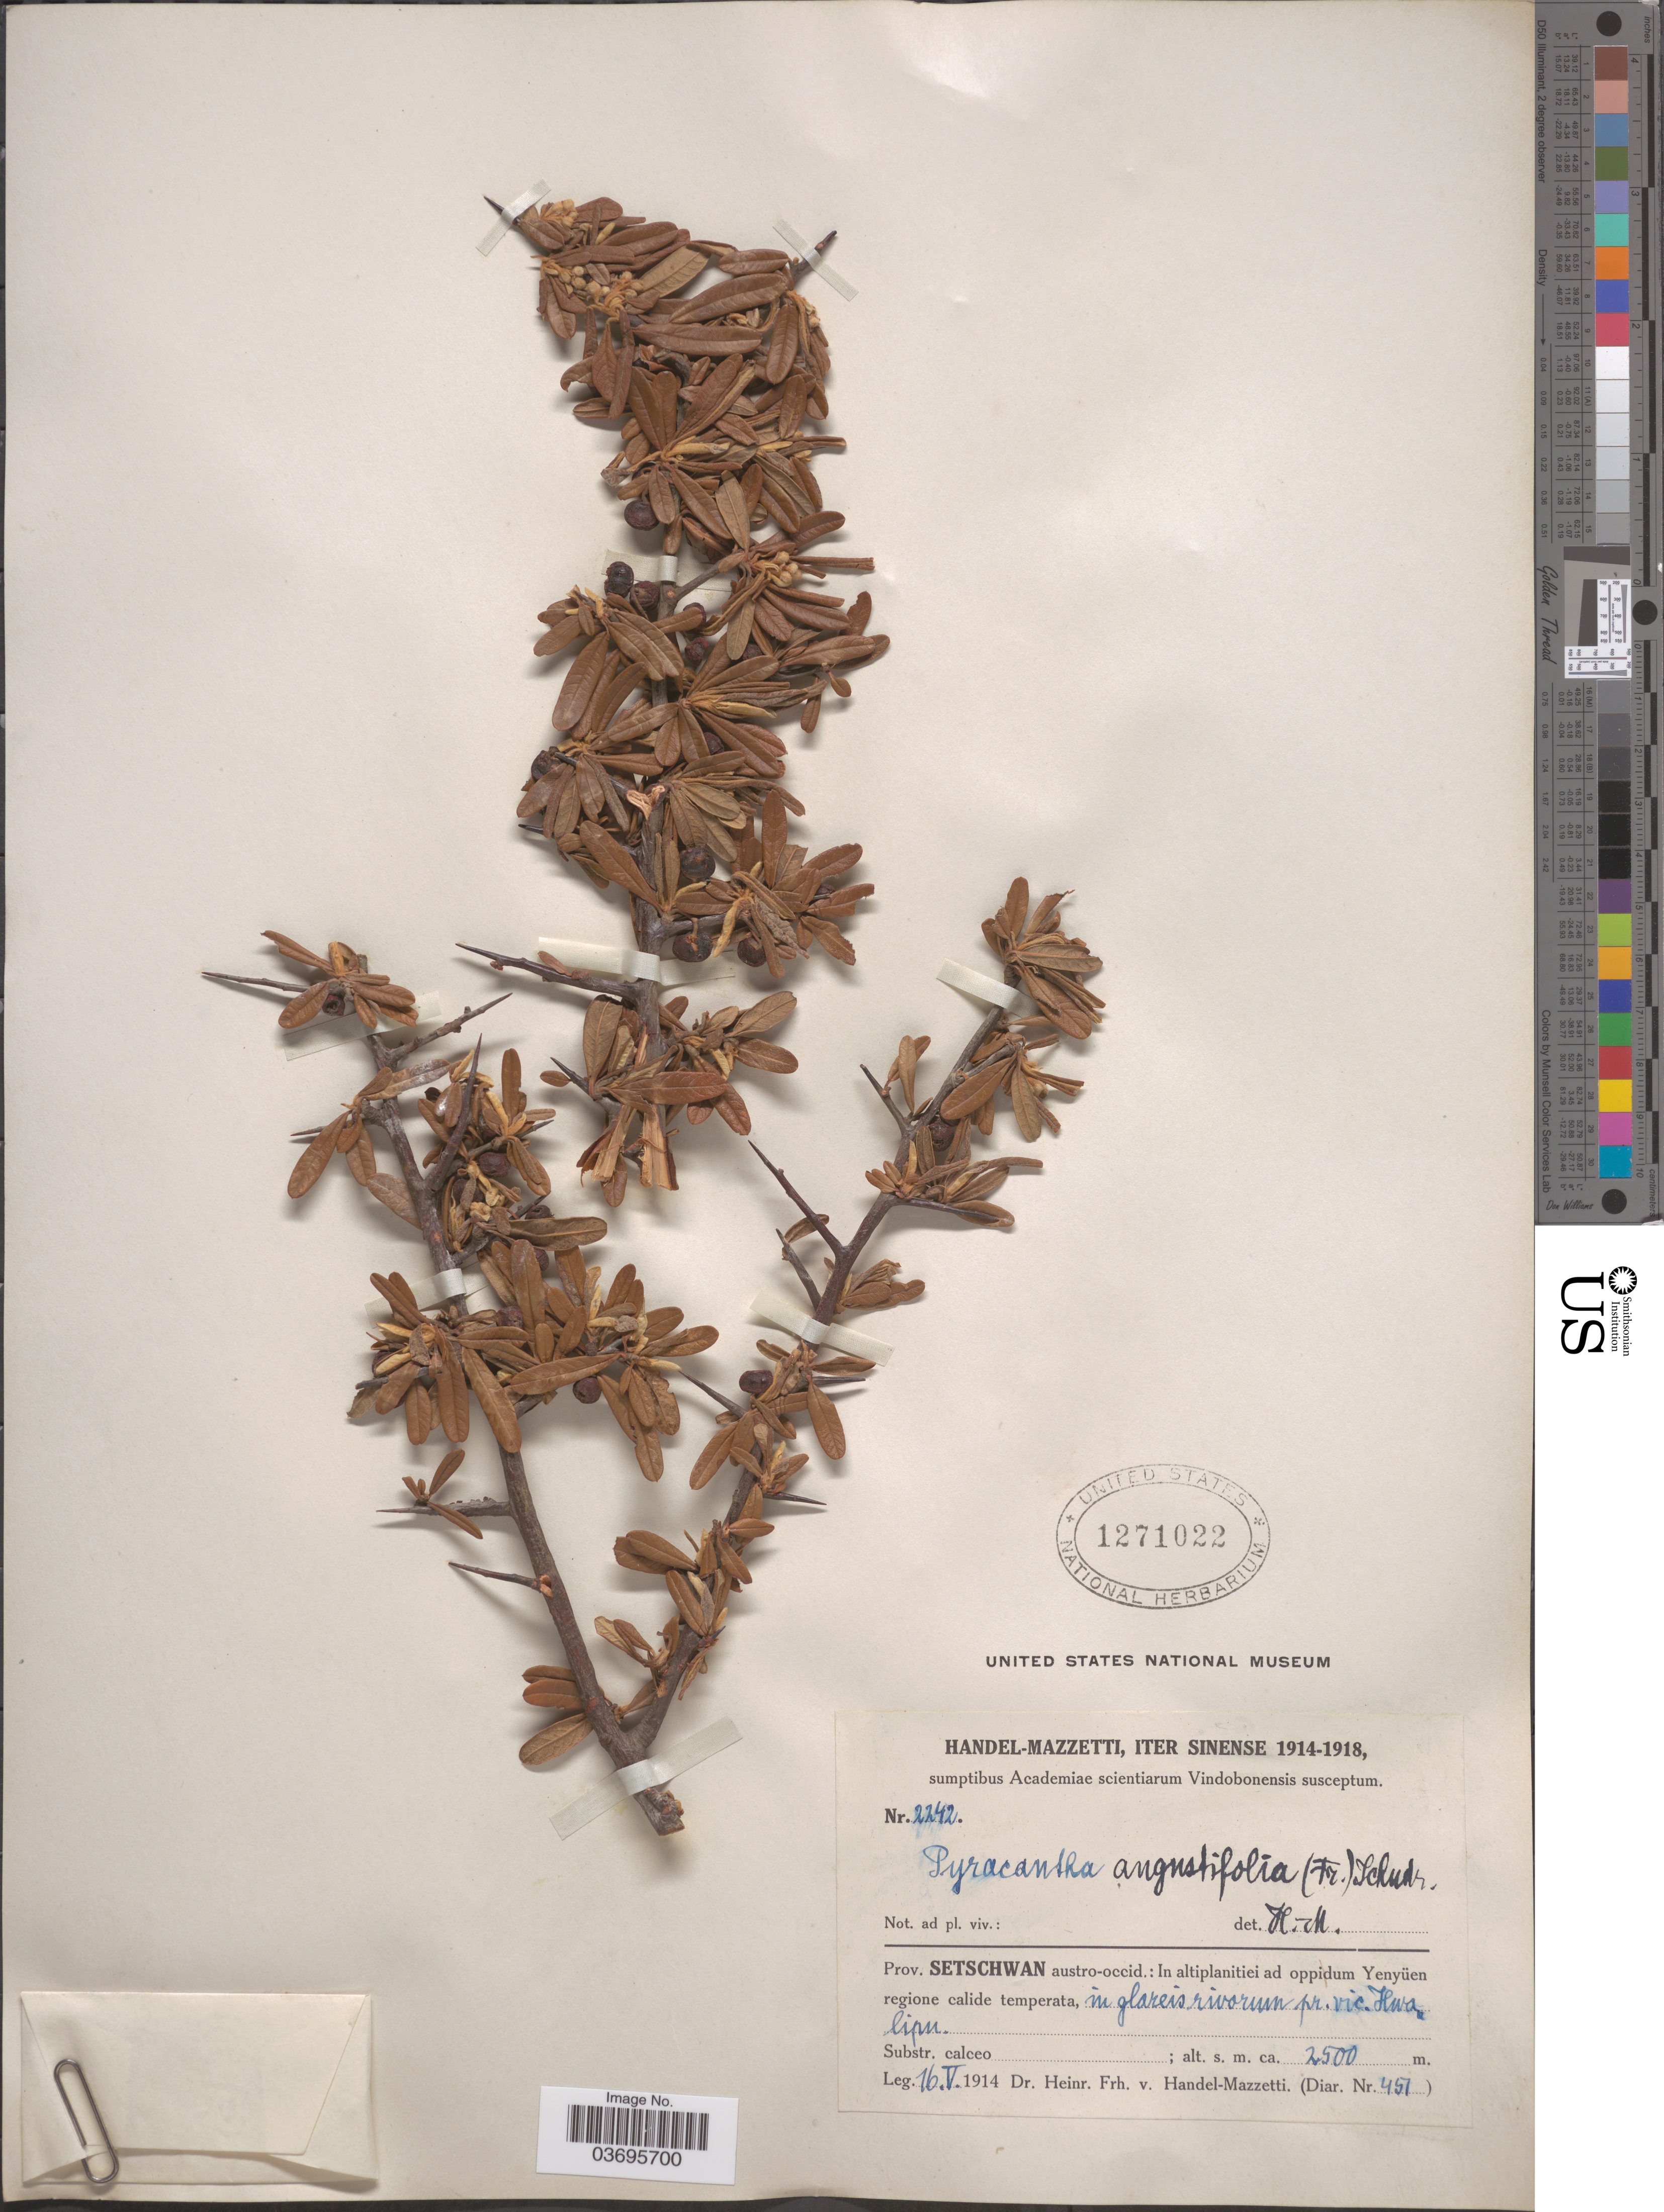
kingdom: Plantae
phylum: Tracheophyta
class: Magnoliopsida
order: Rosales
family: Rosaceae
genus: Pyracantha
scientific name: Pyracantha angustifolia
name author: C.K. Schneid.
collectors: H. Handel-Mazzetti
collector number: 2242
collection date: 1914-05-16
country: China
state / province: Sichuan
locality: Iter Sinense. Prov. Setschwan austro-occid.: In altiplanitiei ad oppidum Yenyüen regione calide temperata, in glareis rivorum pr. vic. Hwa lipu. [interpreted]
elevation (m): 2500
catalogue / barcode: US 1271022